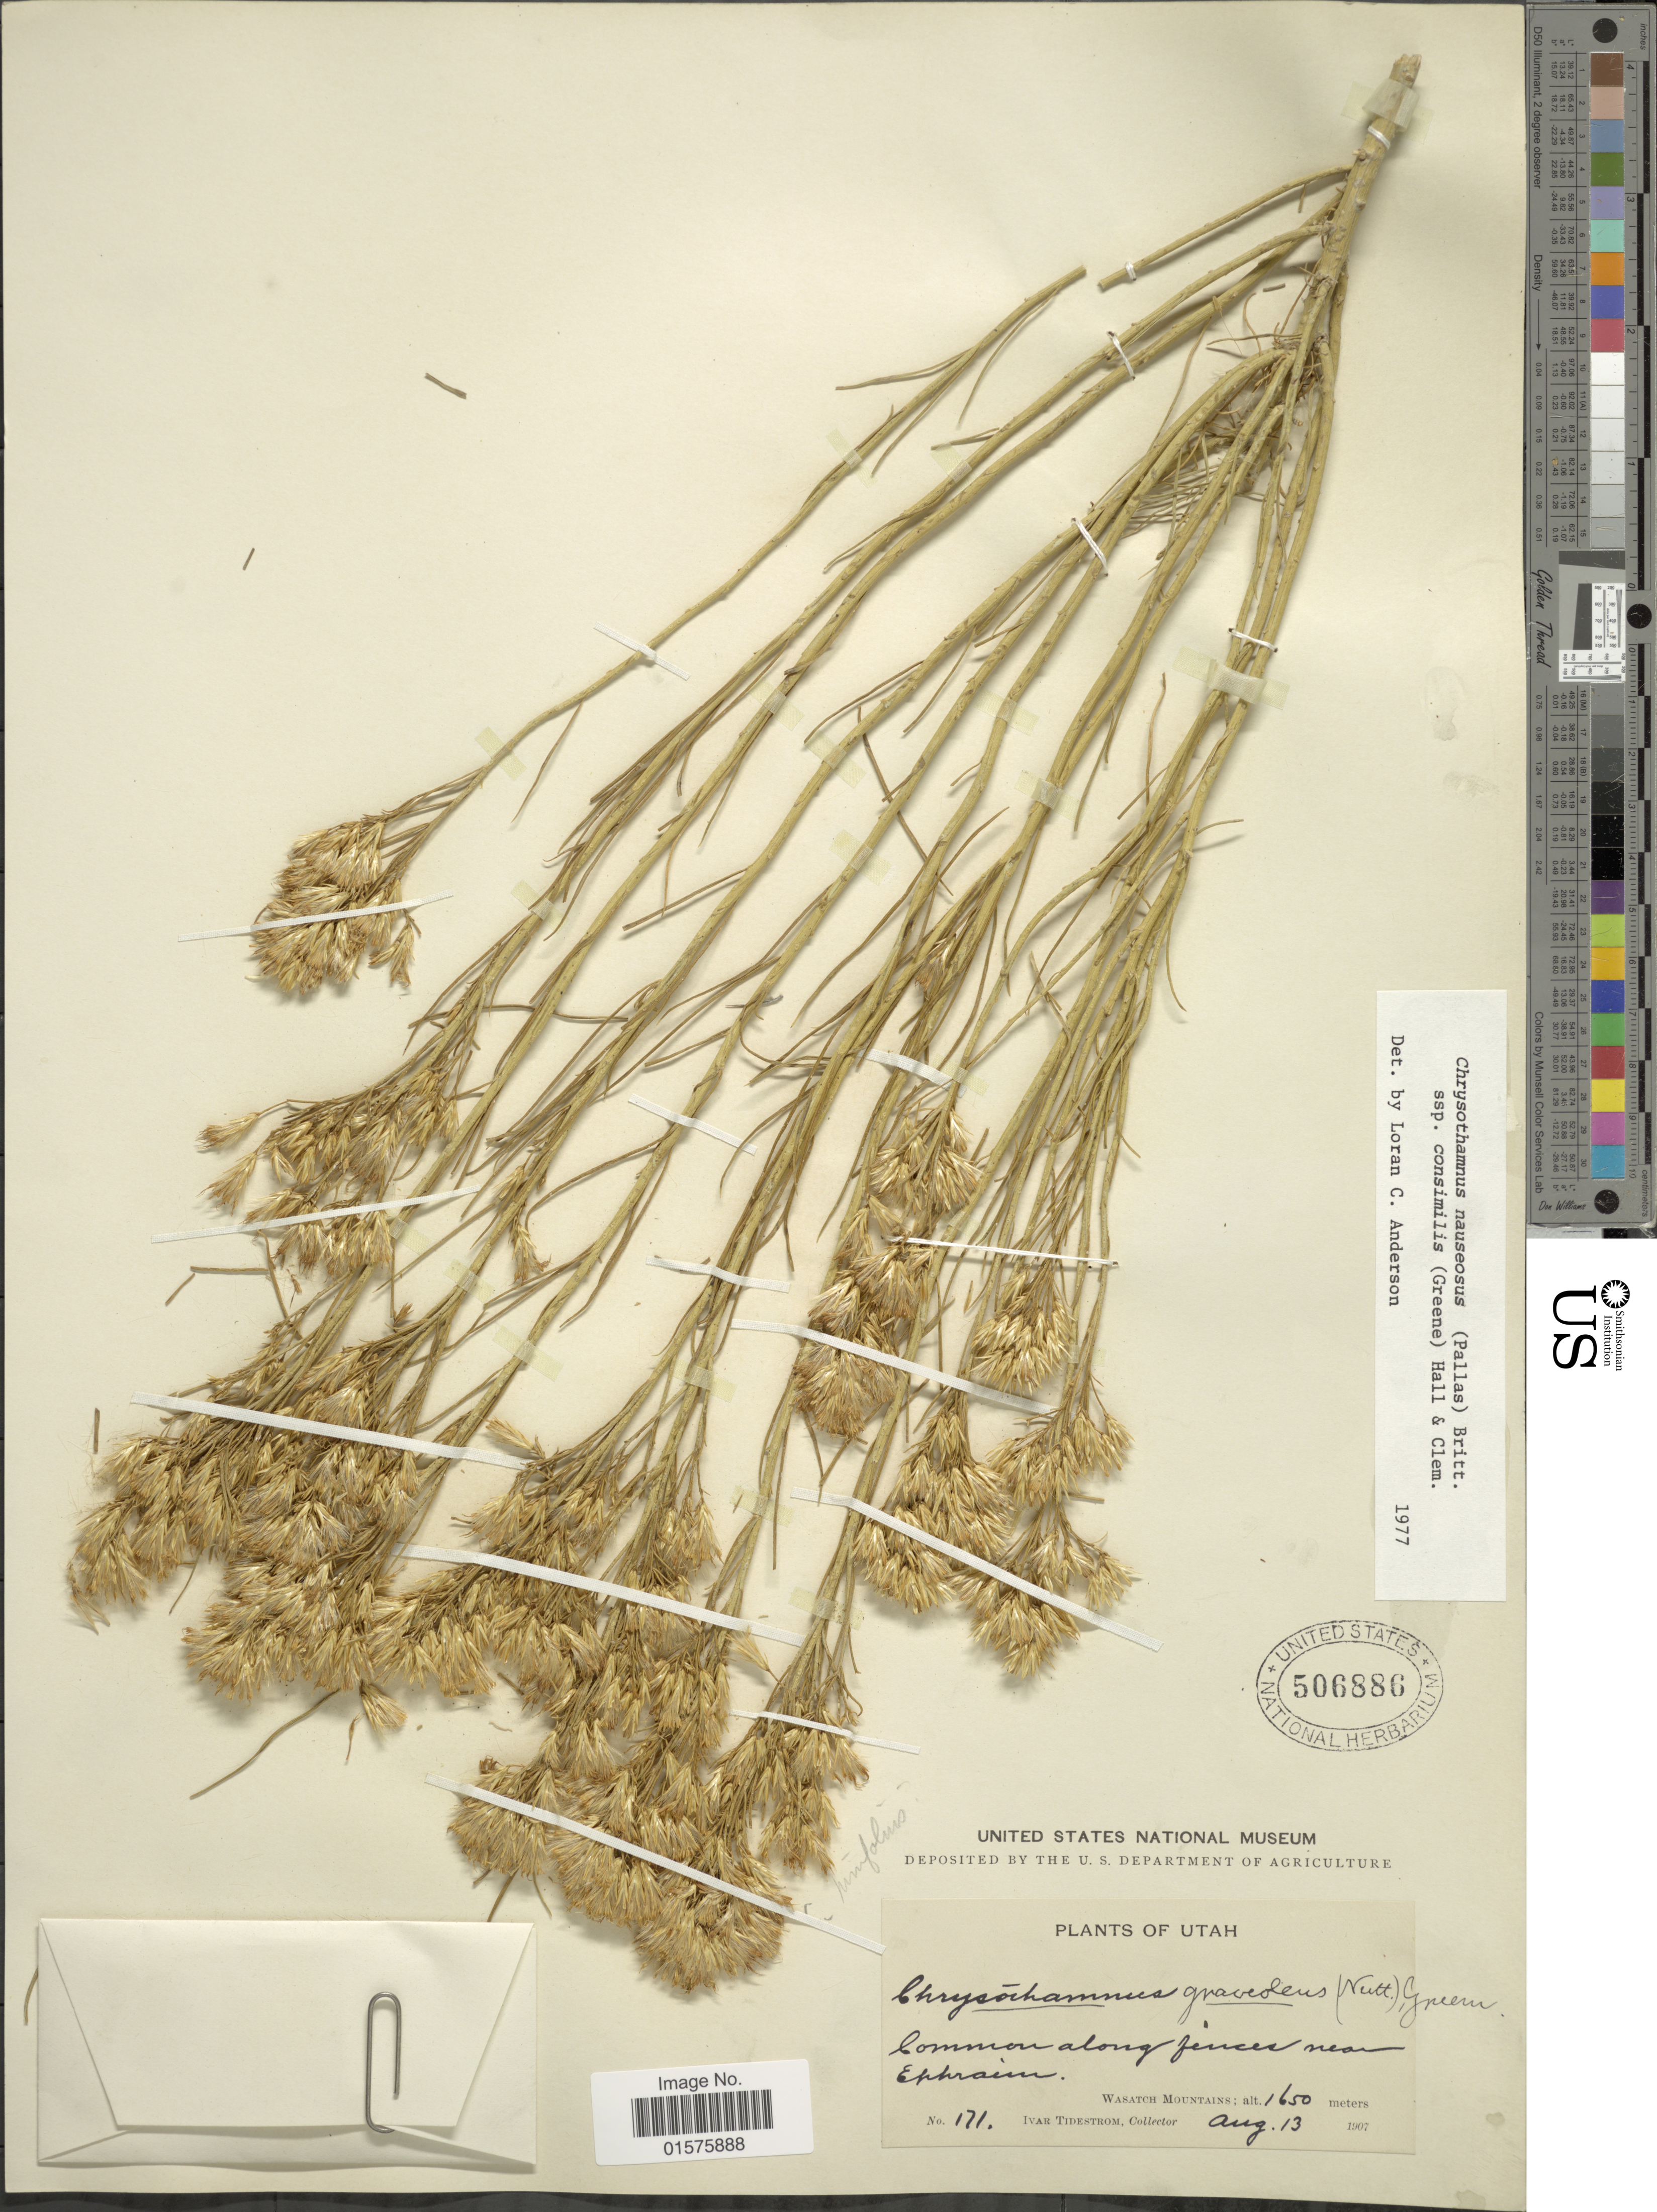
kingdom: Plantae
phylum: Tracheophyta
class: Magnoliopsida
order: Asterales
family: Asteraceae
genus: Ericameria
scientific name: Ericameria nauseosa var. oreophila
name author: (A. Nelson) G.L. Nesom & G.I. Baird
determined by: Urbatsch, Lowell E., Curator (LSU), Louisiana State University (UNITED STATES)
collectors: I. F. Tidestrom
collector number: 171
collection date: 1907-08-13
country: United States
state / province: Utah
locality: Along Jinces near Ephriam, Wasatch Mountains.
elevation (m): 1650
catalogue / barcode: US 506886